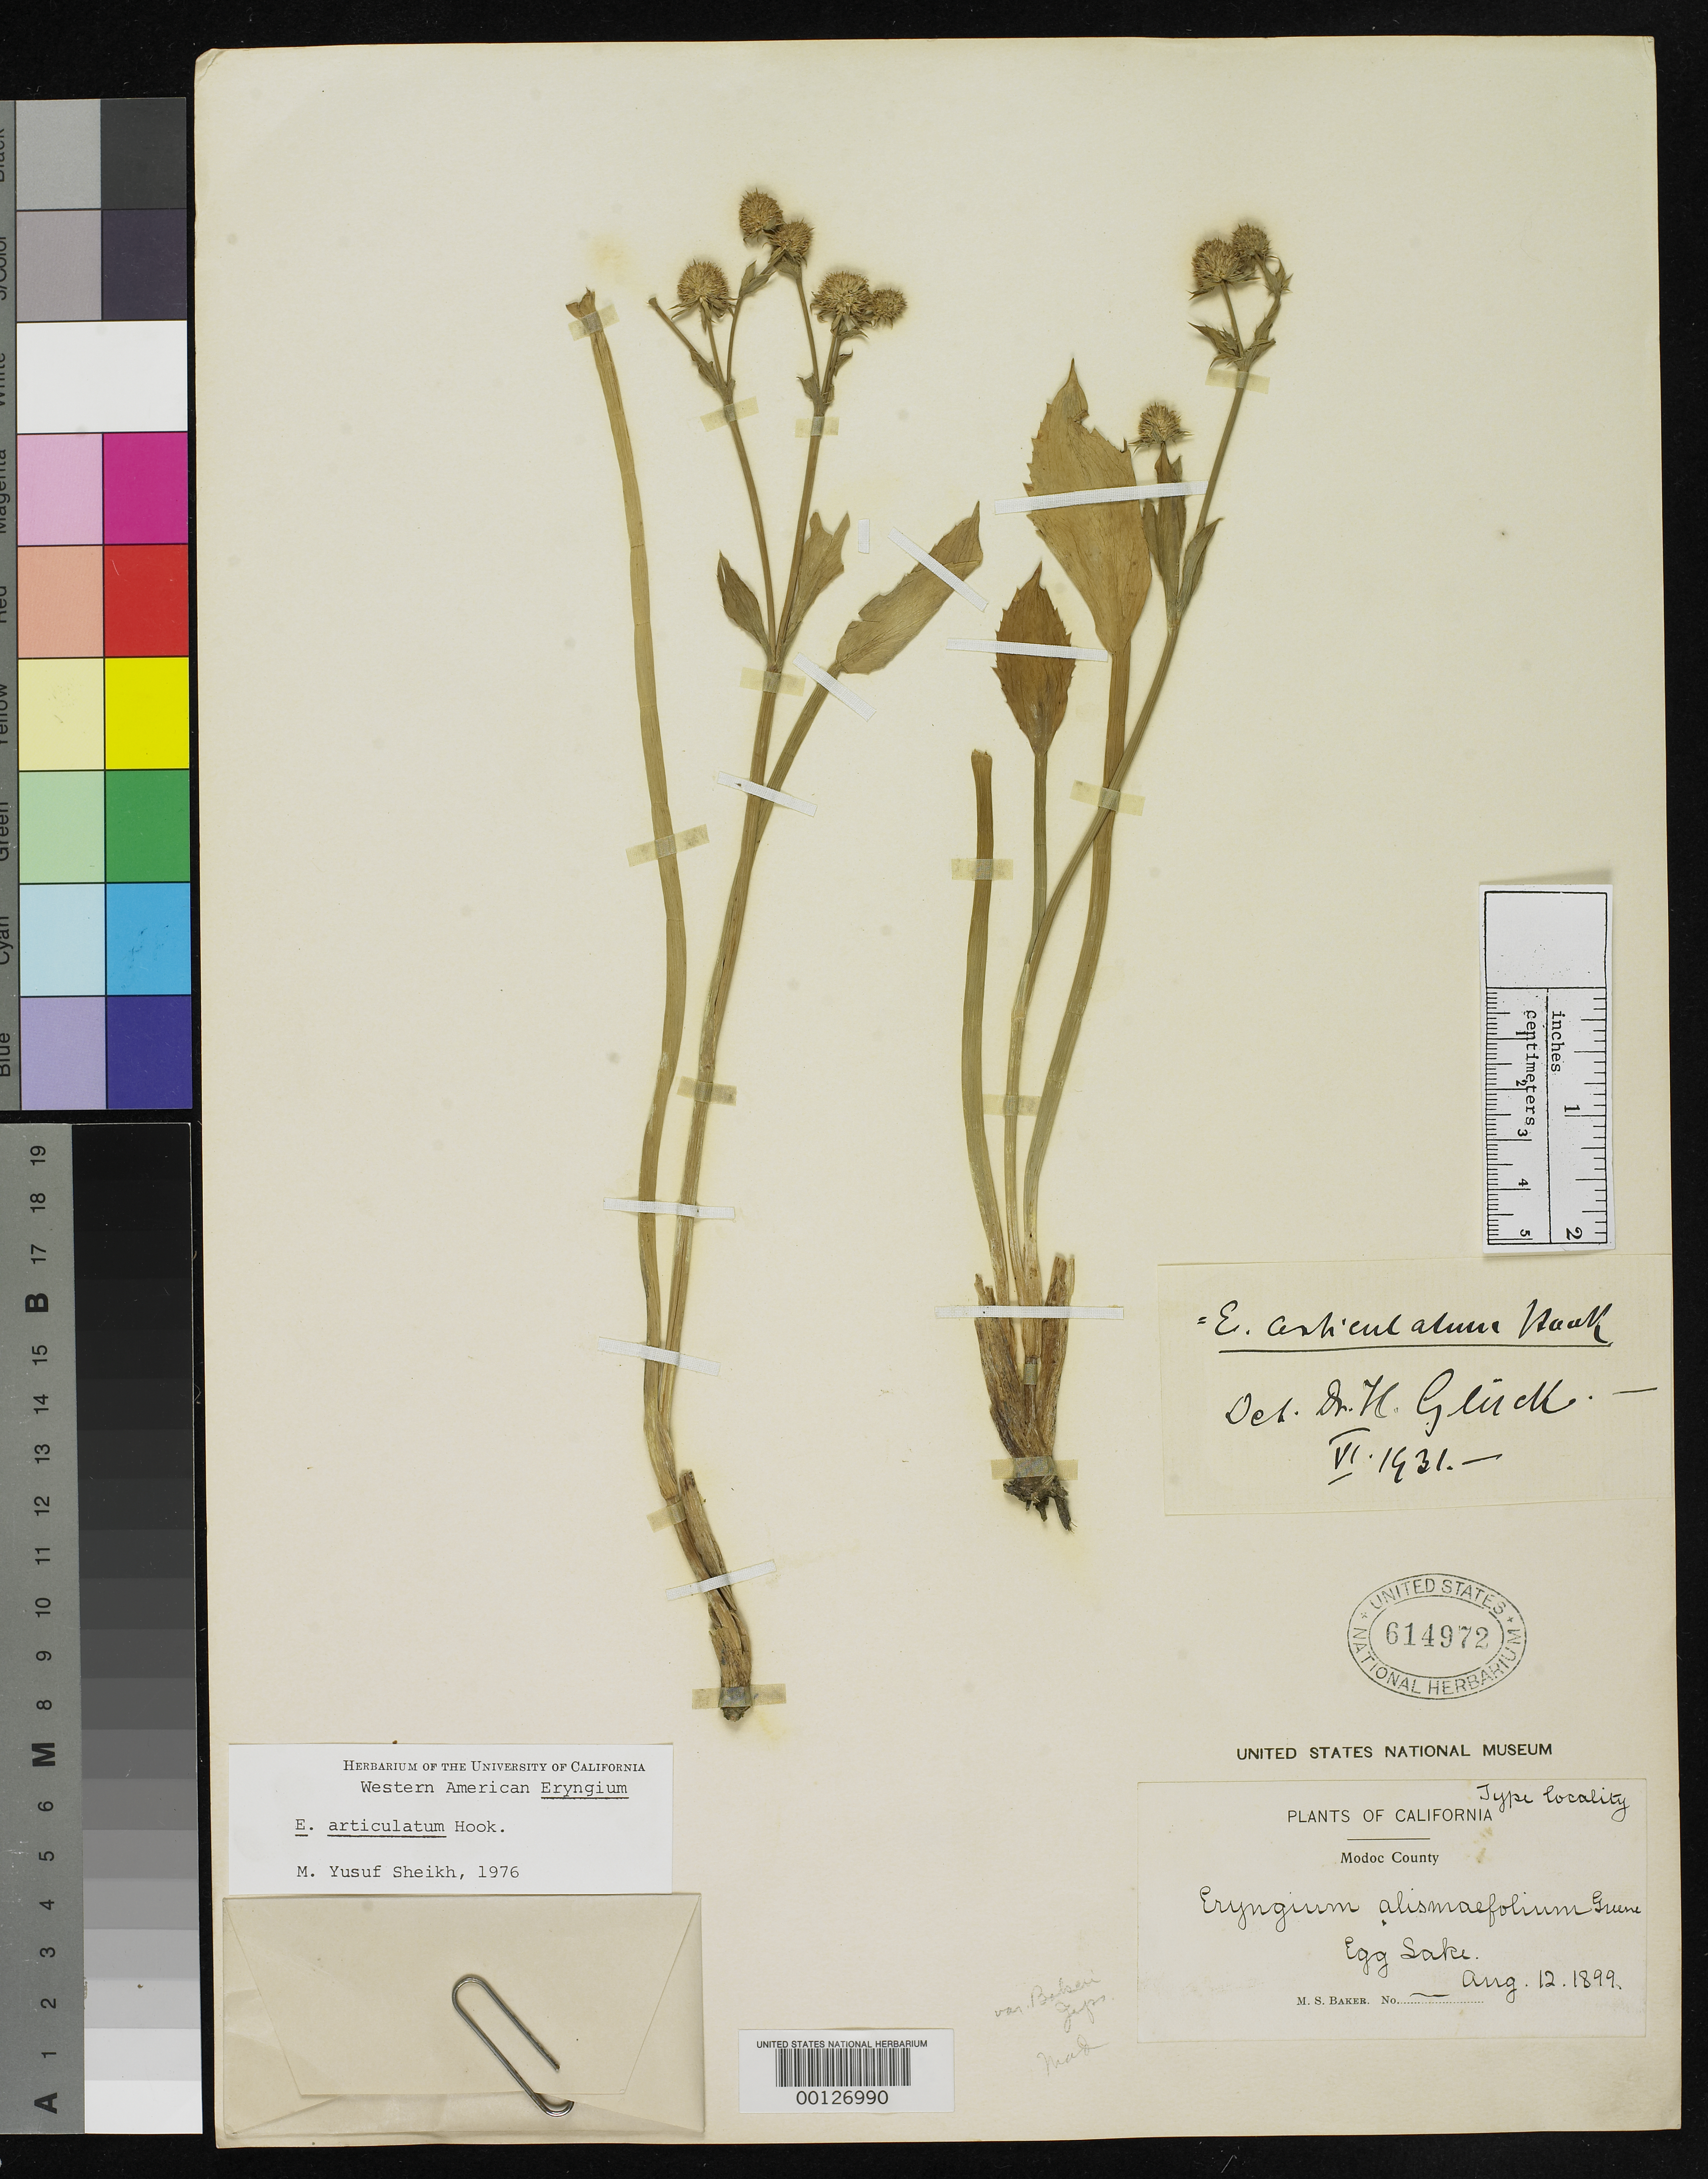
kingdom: Plantae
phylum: Tracheophyta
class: Magnoliopsida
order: Apiales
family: Apiaceae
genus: Eryngium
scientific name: Eryngium articulatum var. bakeri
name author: Jeps.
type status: Type Collection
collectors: M. S. Baker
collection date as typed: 12 Aug 1899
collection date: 1899-08-12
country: United States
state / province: California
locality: Egg Lake.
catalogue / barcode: US 614972